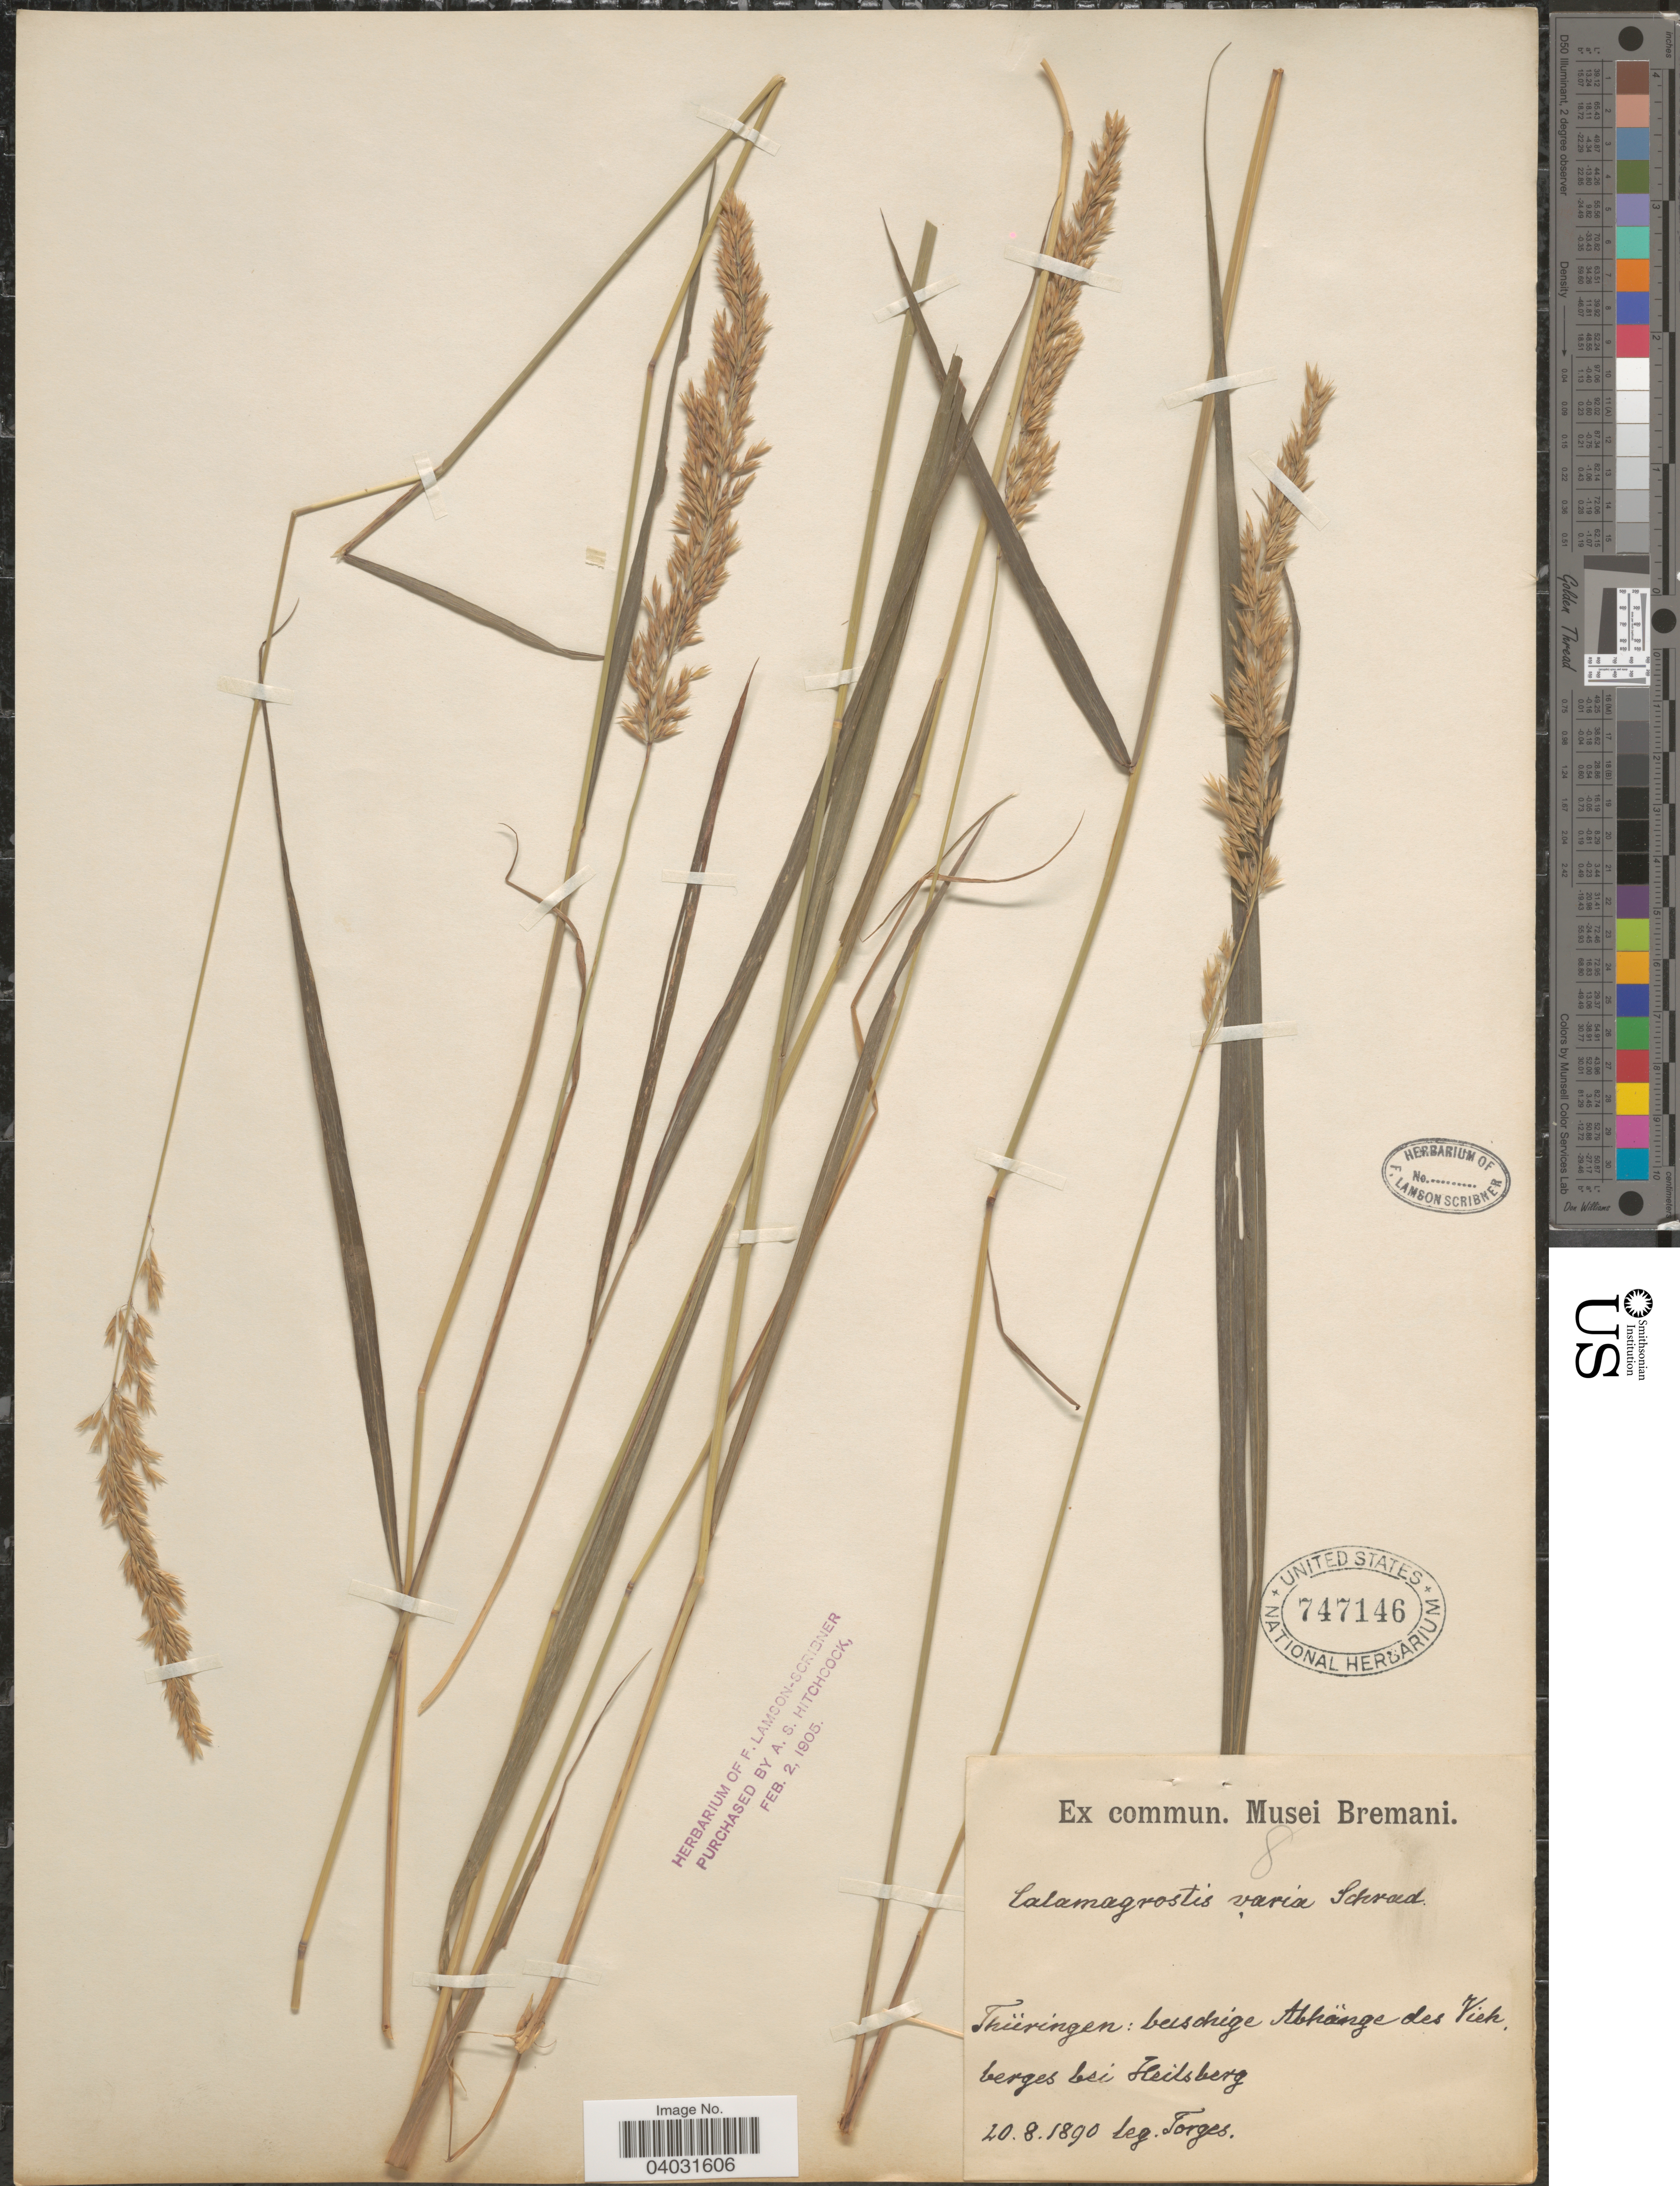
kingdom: Plantae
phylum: Tracheophyta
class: Liliopsida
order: Poales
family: Poaceae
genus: Calamagrostis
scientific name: Calamagrostis varia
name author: Host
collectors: Torges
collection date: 1890-08-20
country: Germany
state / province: Thuringia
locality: Beischige Abhänge des Vich. berges bei Heilsberg.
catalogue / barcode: US 747146